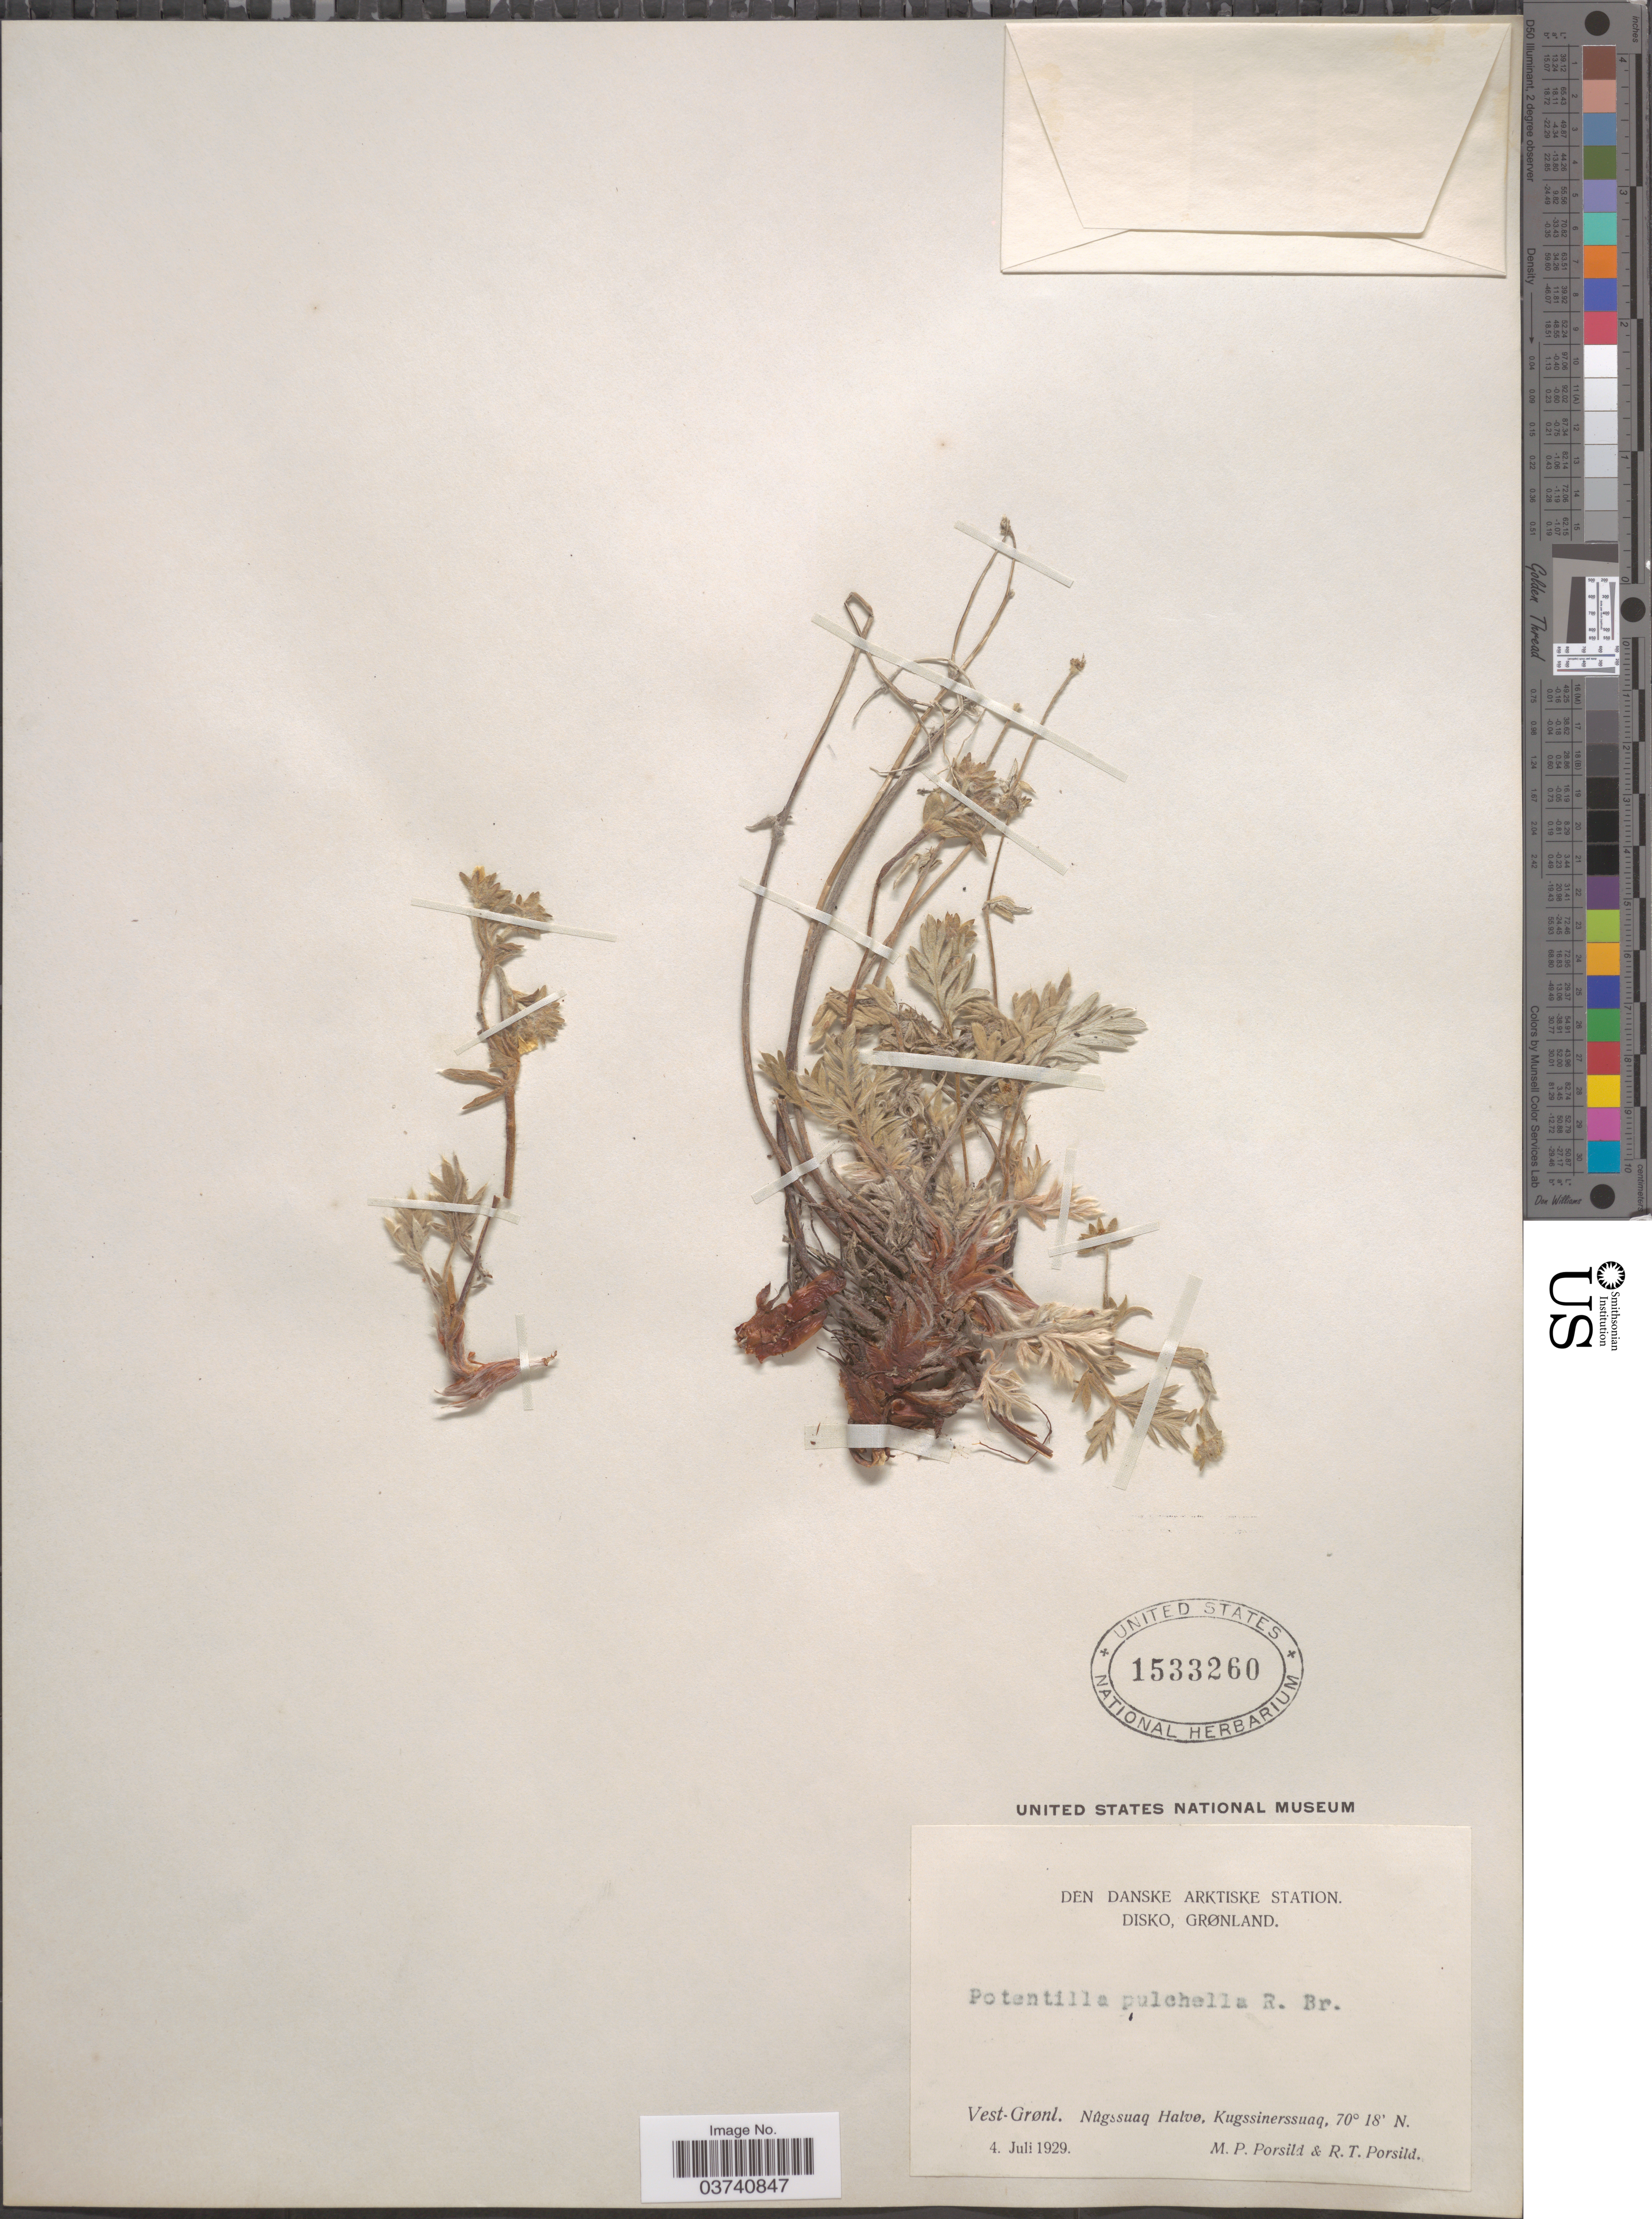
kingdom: Plantae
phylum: Tracheophyta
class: Magnoliopsida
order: Rosales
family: Rosaceae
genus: Potentilla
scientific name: Potentilla pulchella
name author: R. Br.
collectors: M. P. Porsild & R. T. Porsild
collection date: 1929-07-04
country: Greenland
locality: Den Danske Arktiske Station. Disko, Grønland. Vest-Grønl. Nûgssuaq Halvø, Kugssinerssuaq.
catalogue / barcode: US 1533260